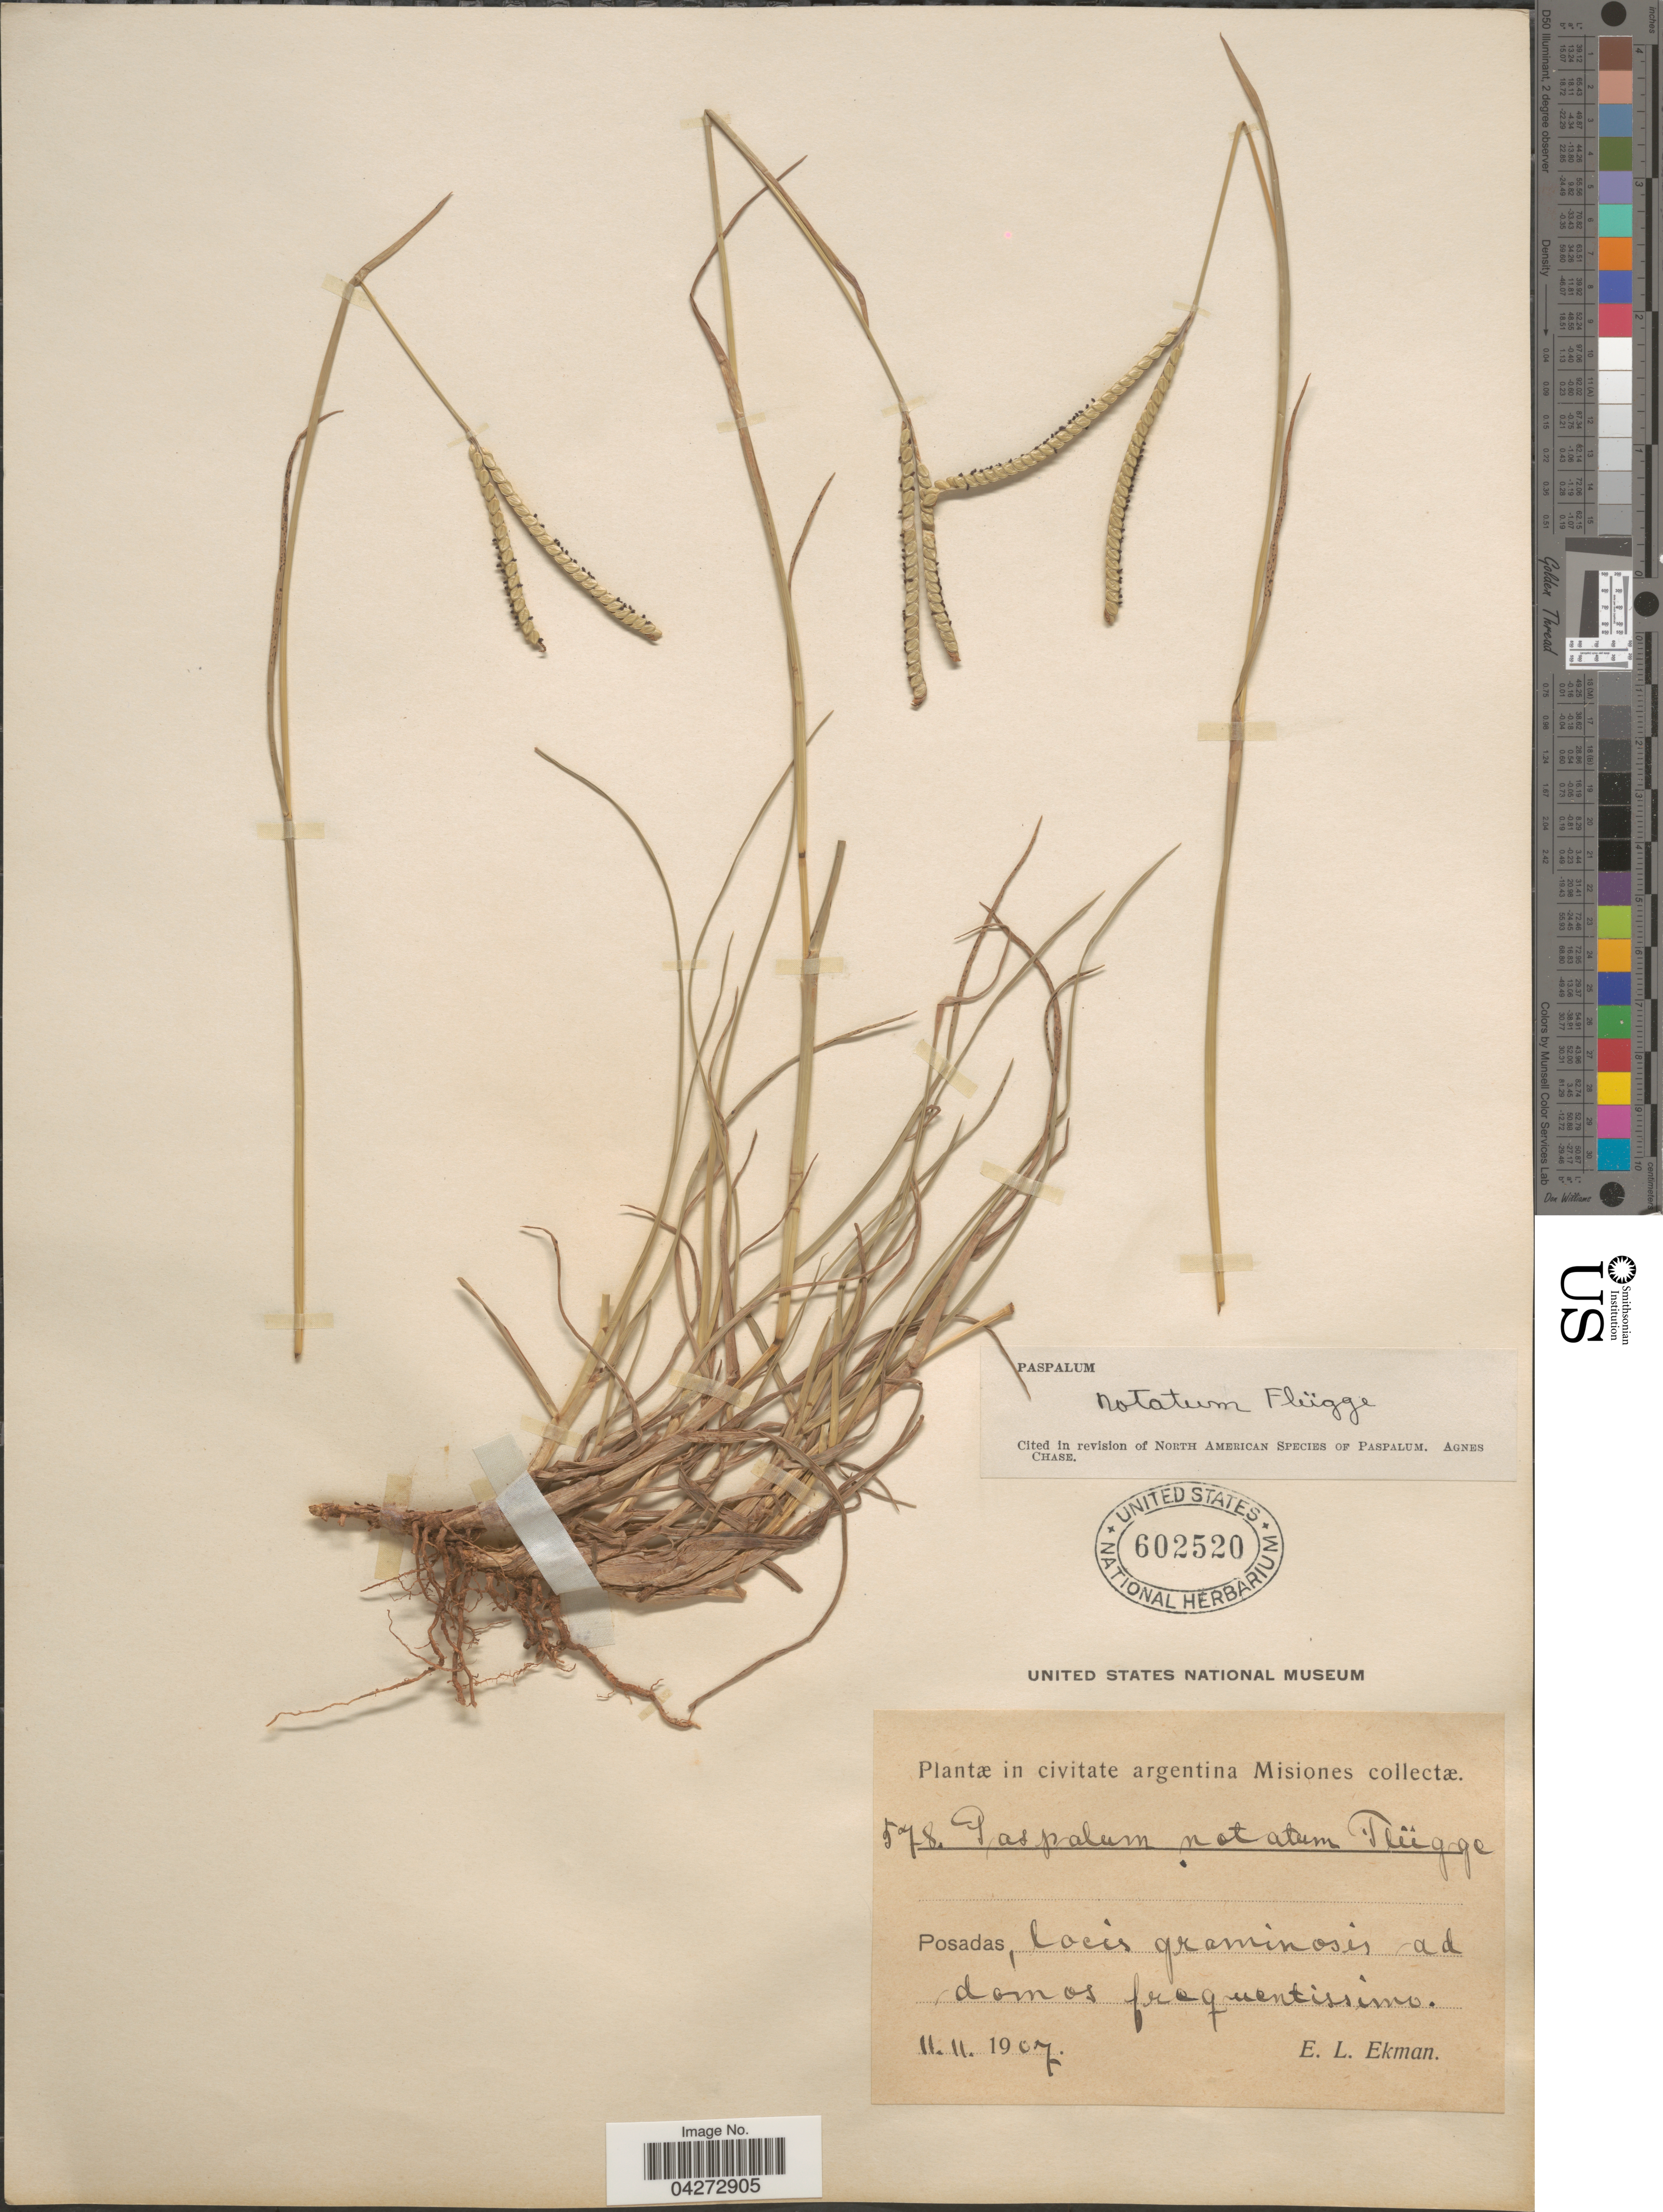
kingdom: Plantae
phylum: Tracheophyta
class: Liliopsida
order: Poales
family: Poaceae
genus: Paspalum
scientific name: Paspalum notatum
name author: Flüggé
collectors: E. L. Ekman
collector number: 578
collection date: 1907-11-11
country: Argentina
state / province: Misiones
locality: Posadas, locis graminosis ad domos frequentissimo.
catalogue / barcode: US 602520